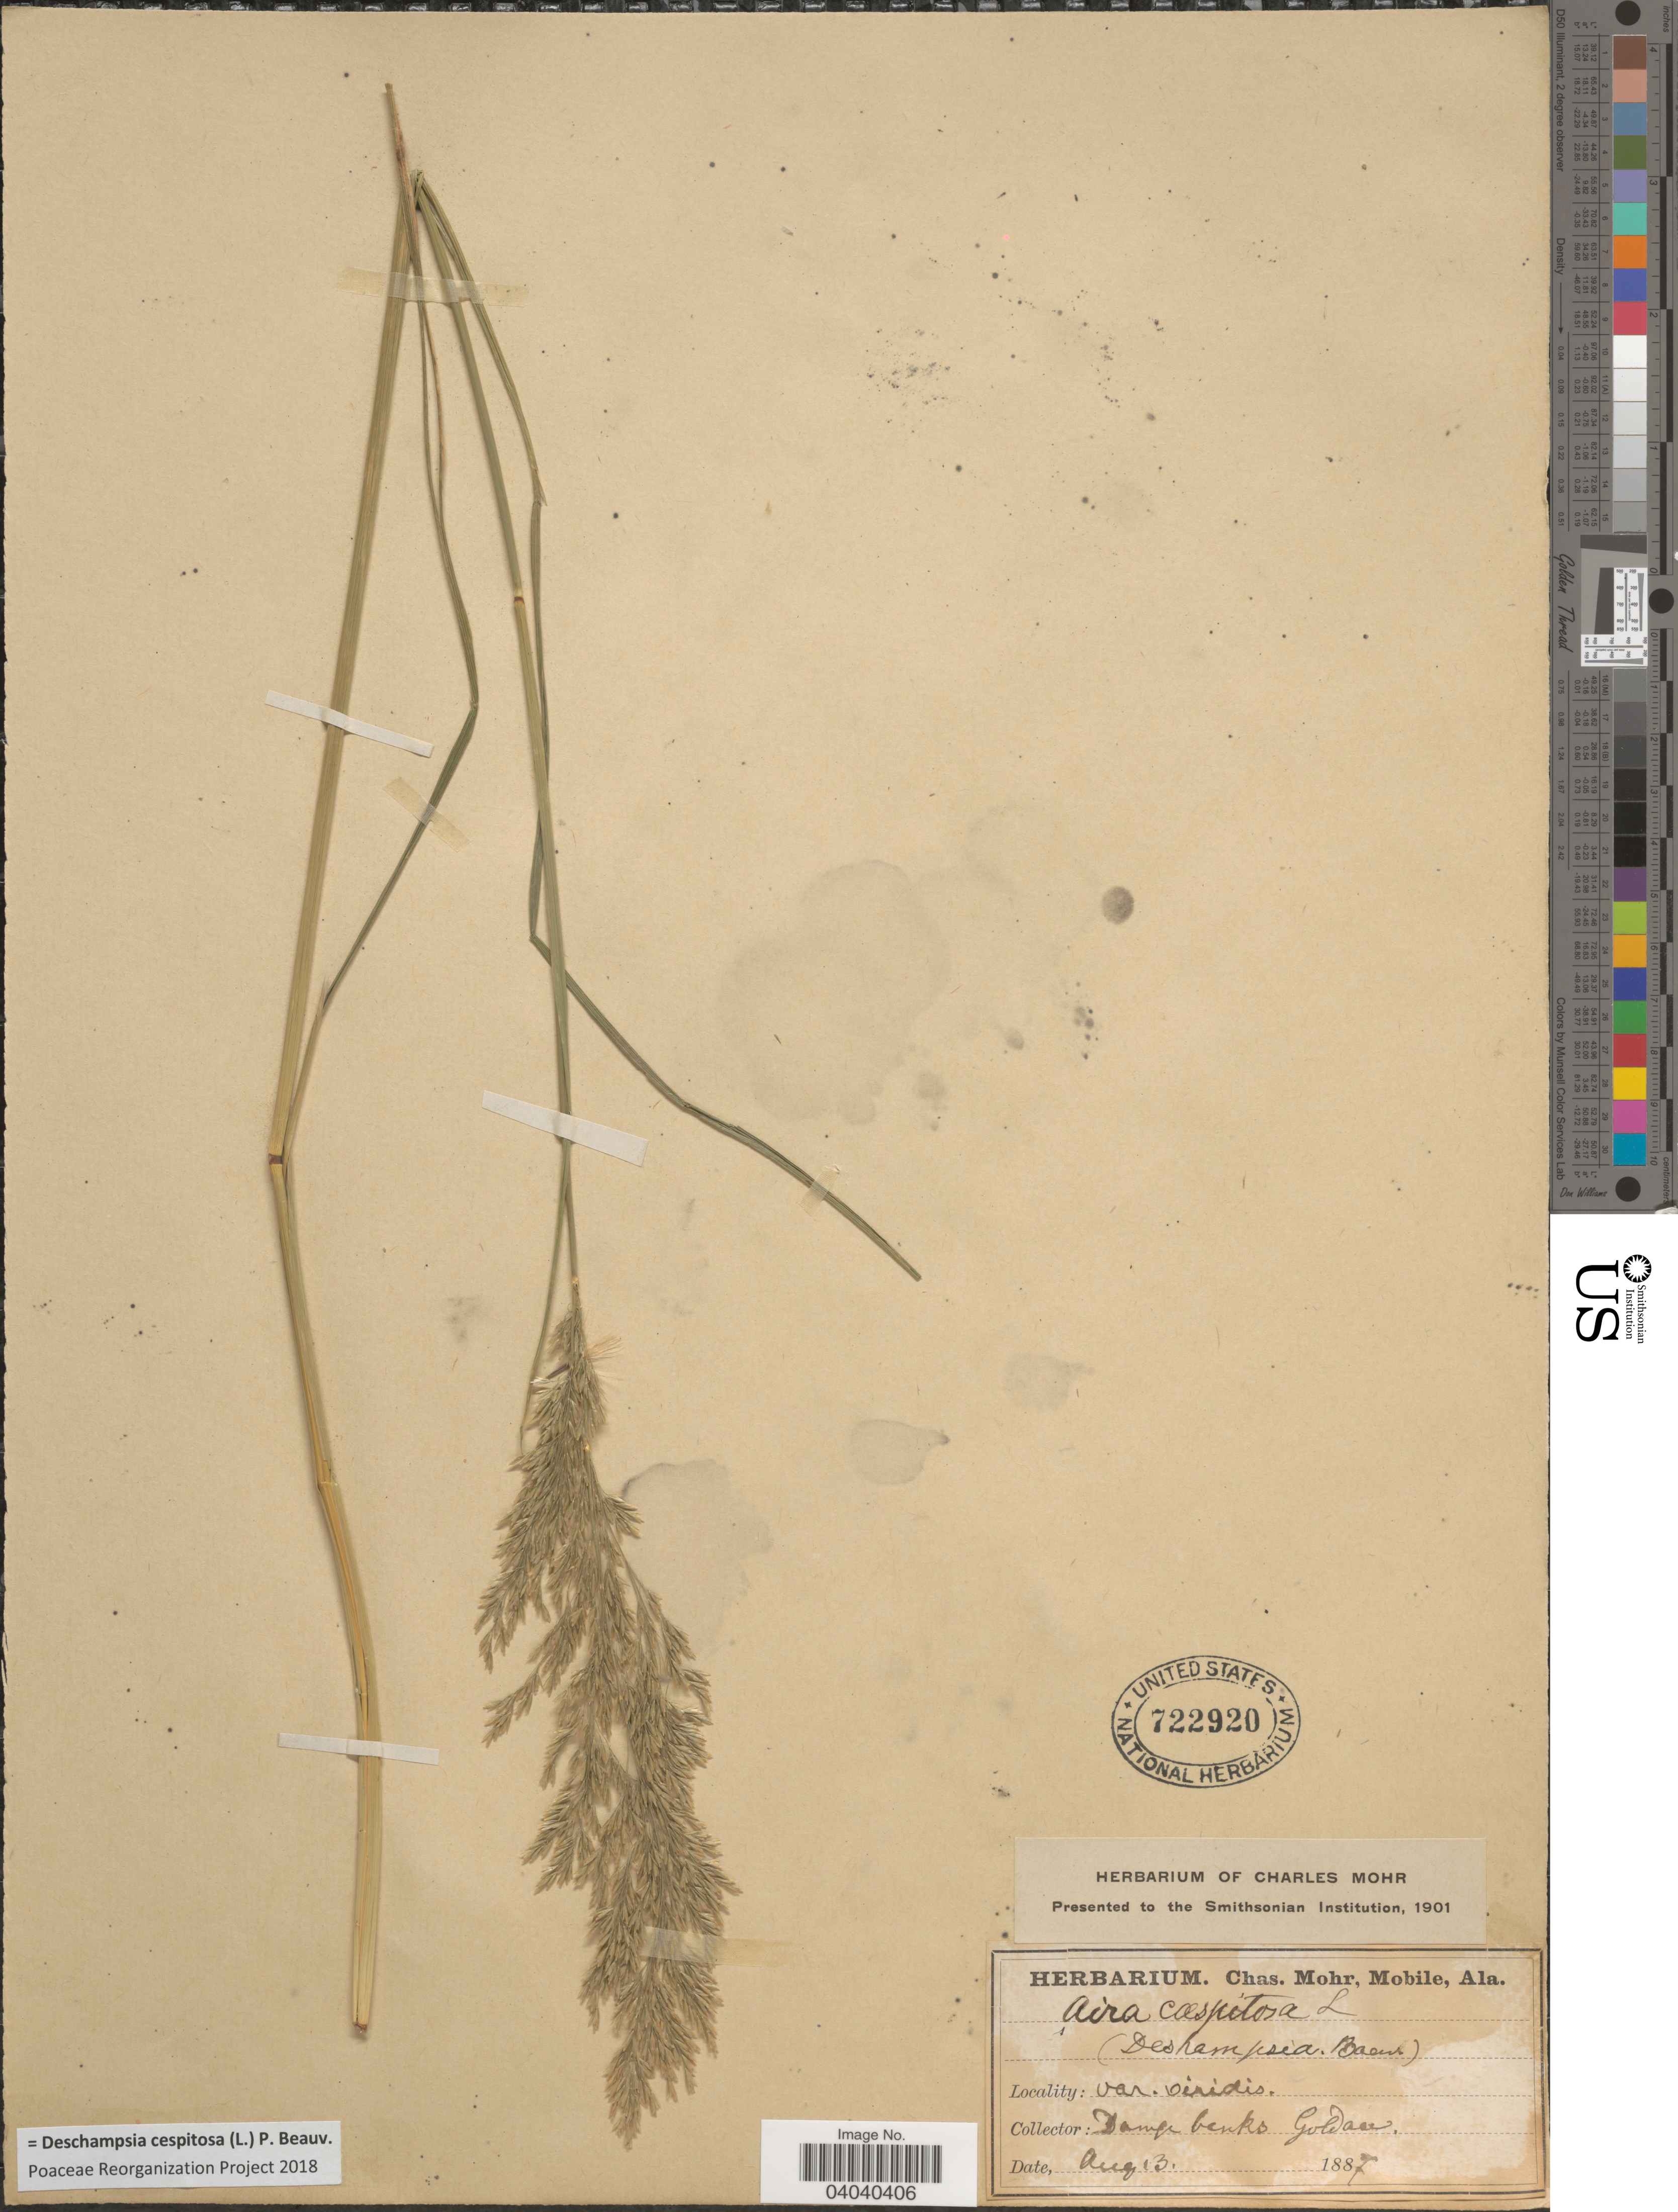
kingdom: Plantae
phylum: Tracheophyta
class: Liliopsida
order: Poales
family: Poaceae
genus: Deschampsia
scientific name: Deschampsia cespitosa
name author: (L.) P. Beauv.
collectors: ex herb. Charles Mohr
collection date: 1887-08-13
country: Switzerland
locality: Goldau.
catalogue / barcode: US 722920